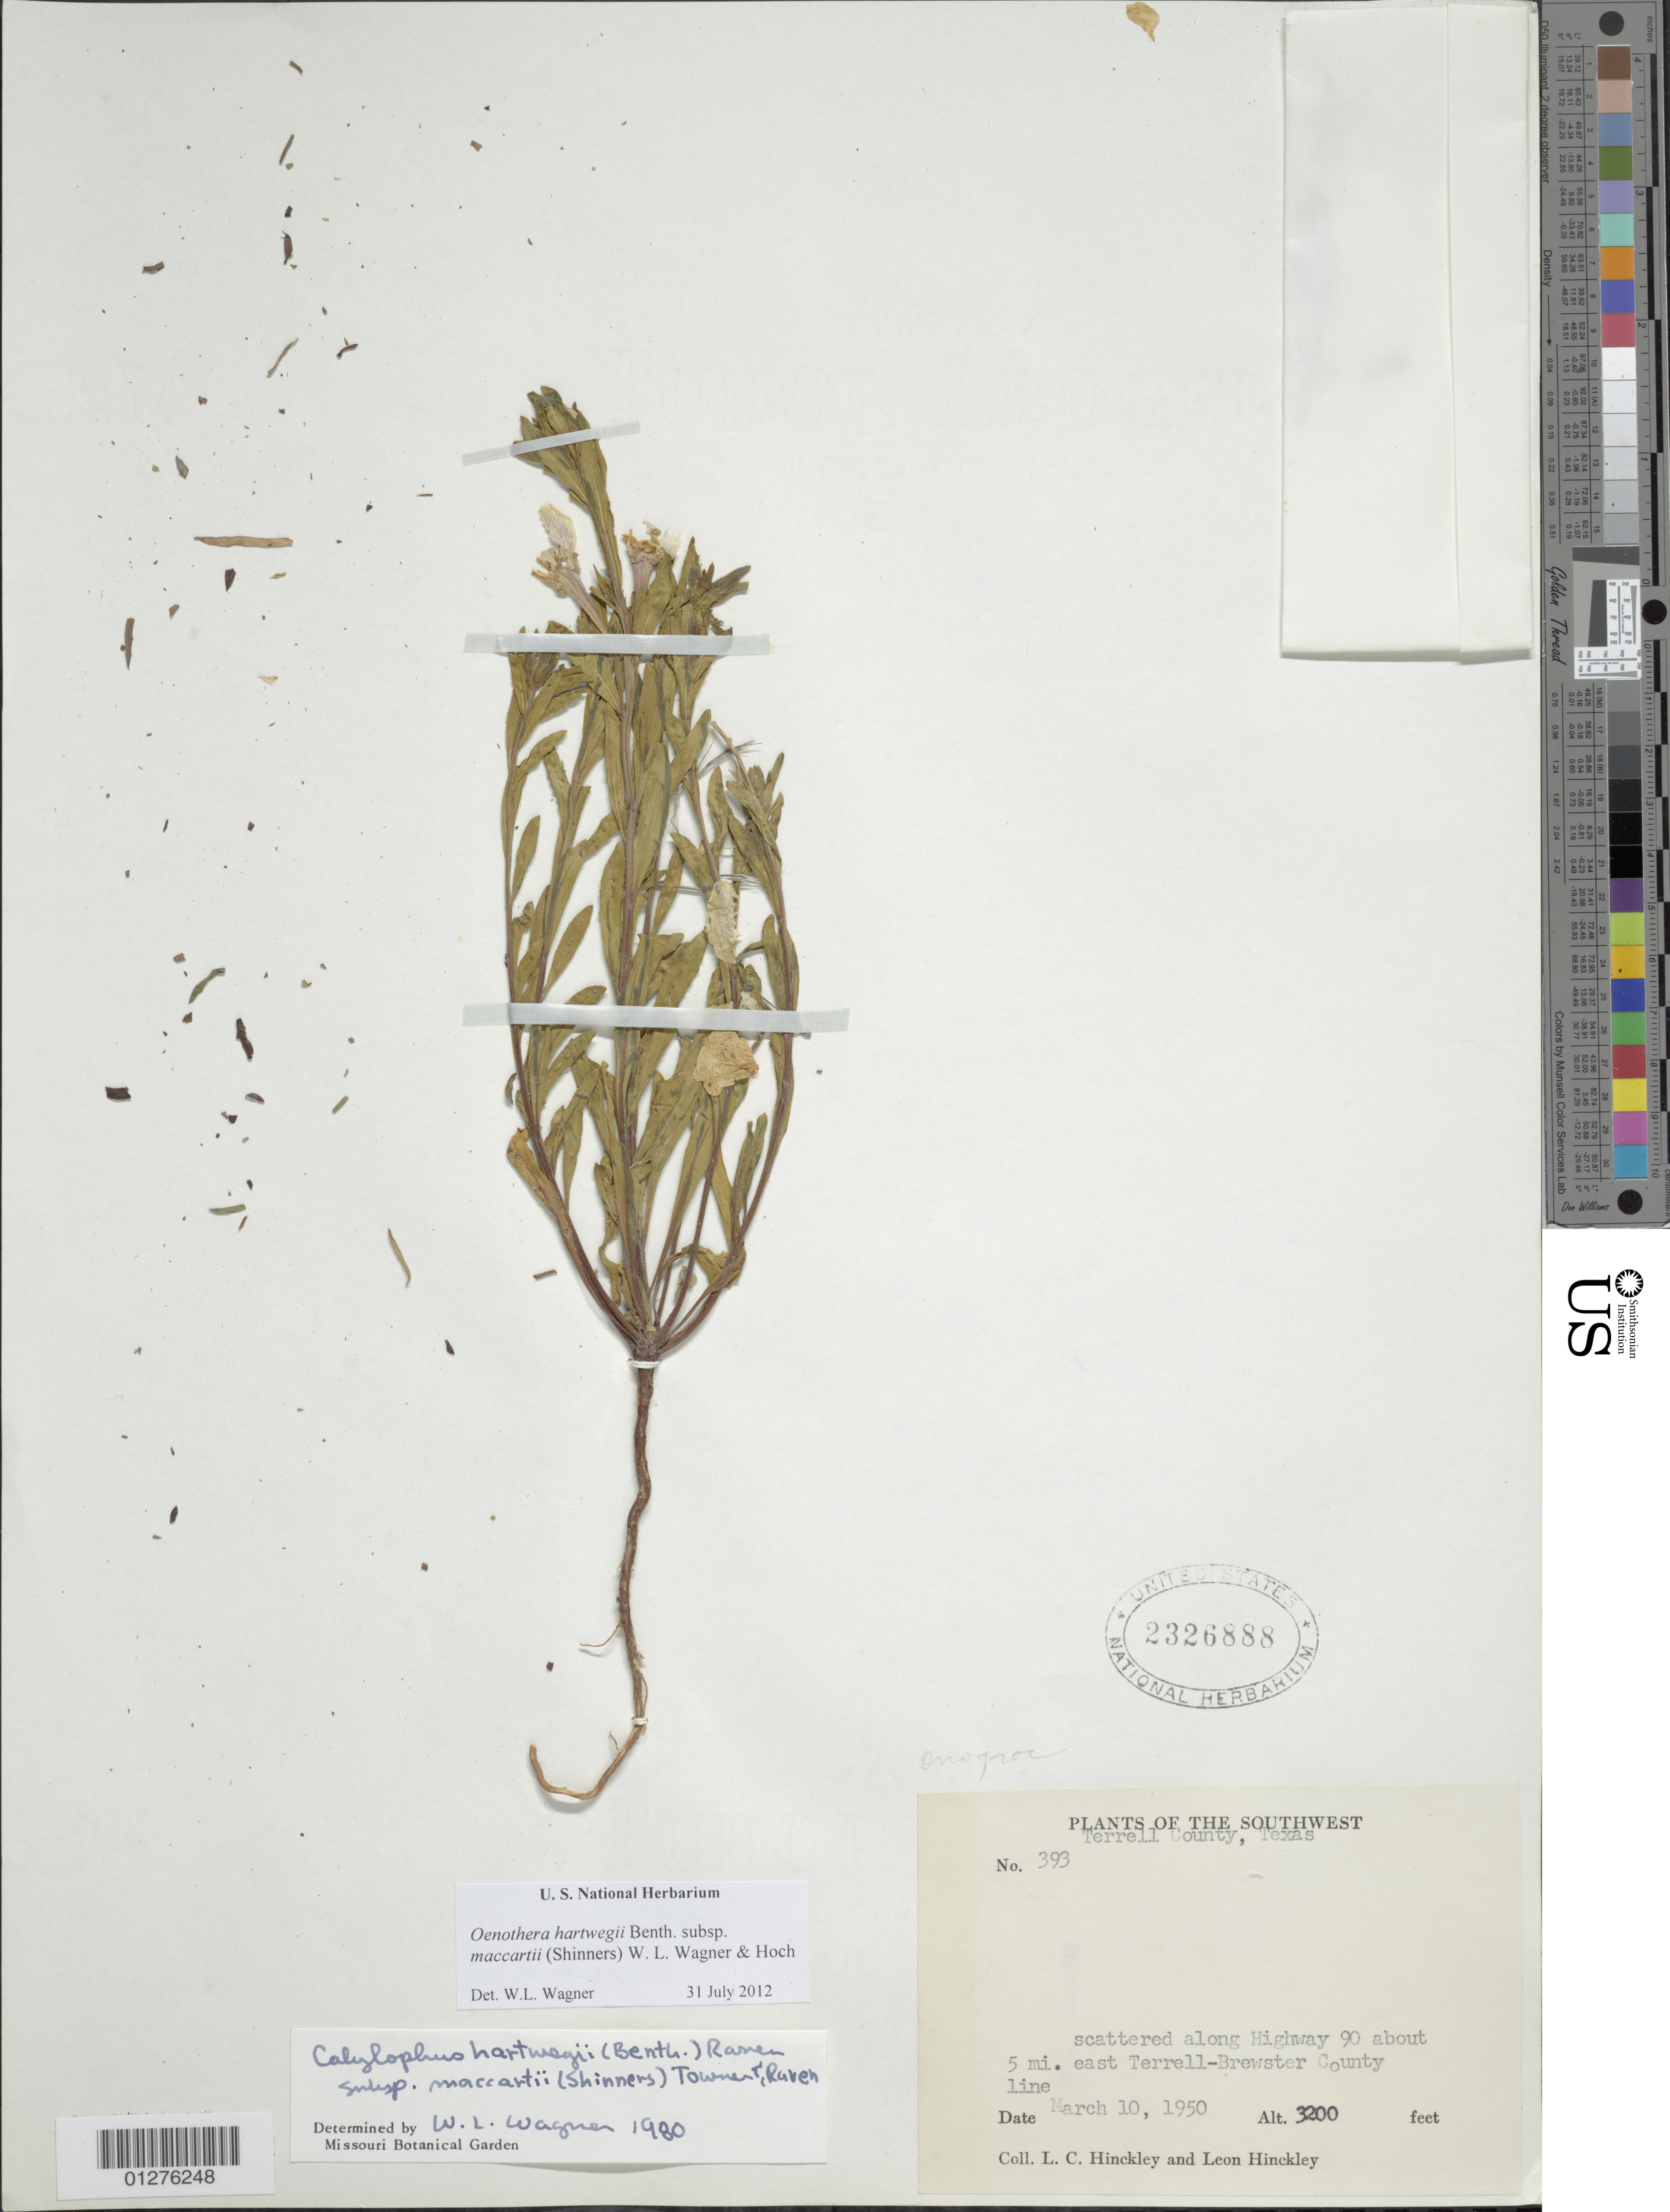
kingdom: Plantae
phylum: Tracheophyta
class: Magnoliopsida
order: Myrtales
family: Onagraceae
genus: Oenothera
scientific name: Oenothera tubicula subsp. tubicula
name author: A. Gray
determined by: Cooper, B. J.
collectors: L. Hinckley & L. Hinckley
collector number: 393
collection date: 1950-03-10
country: United States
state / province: Texas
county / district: Brewster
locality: Along highway 90 about 5 mi. east Terrell-Brewster County line.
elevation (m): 975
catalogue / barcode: US 2326888